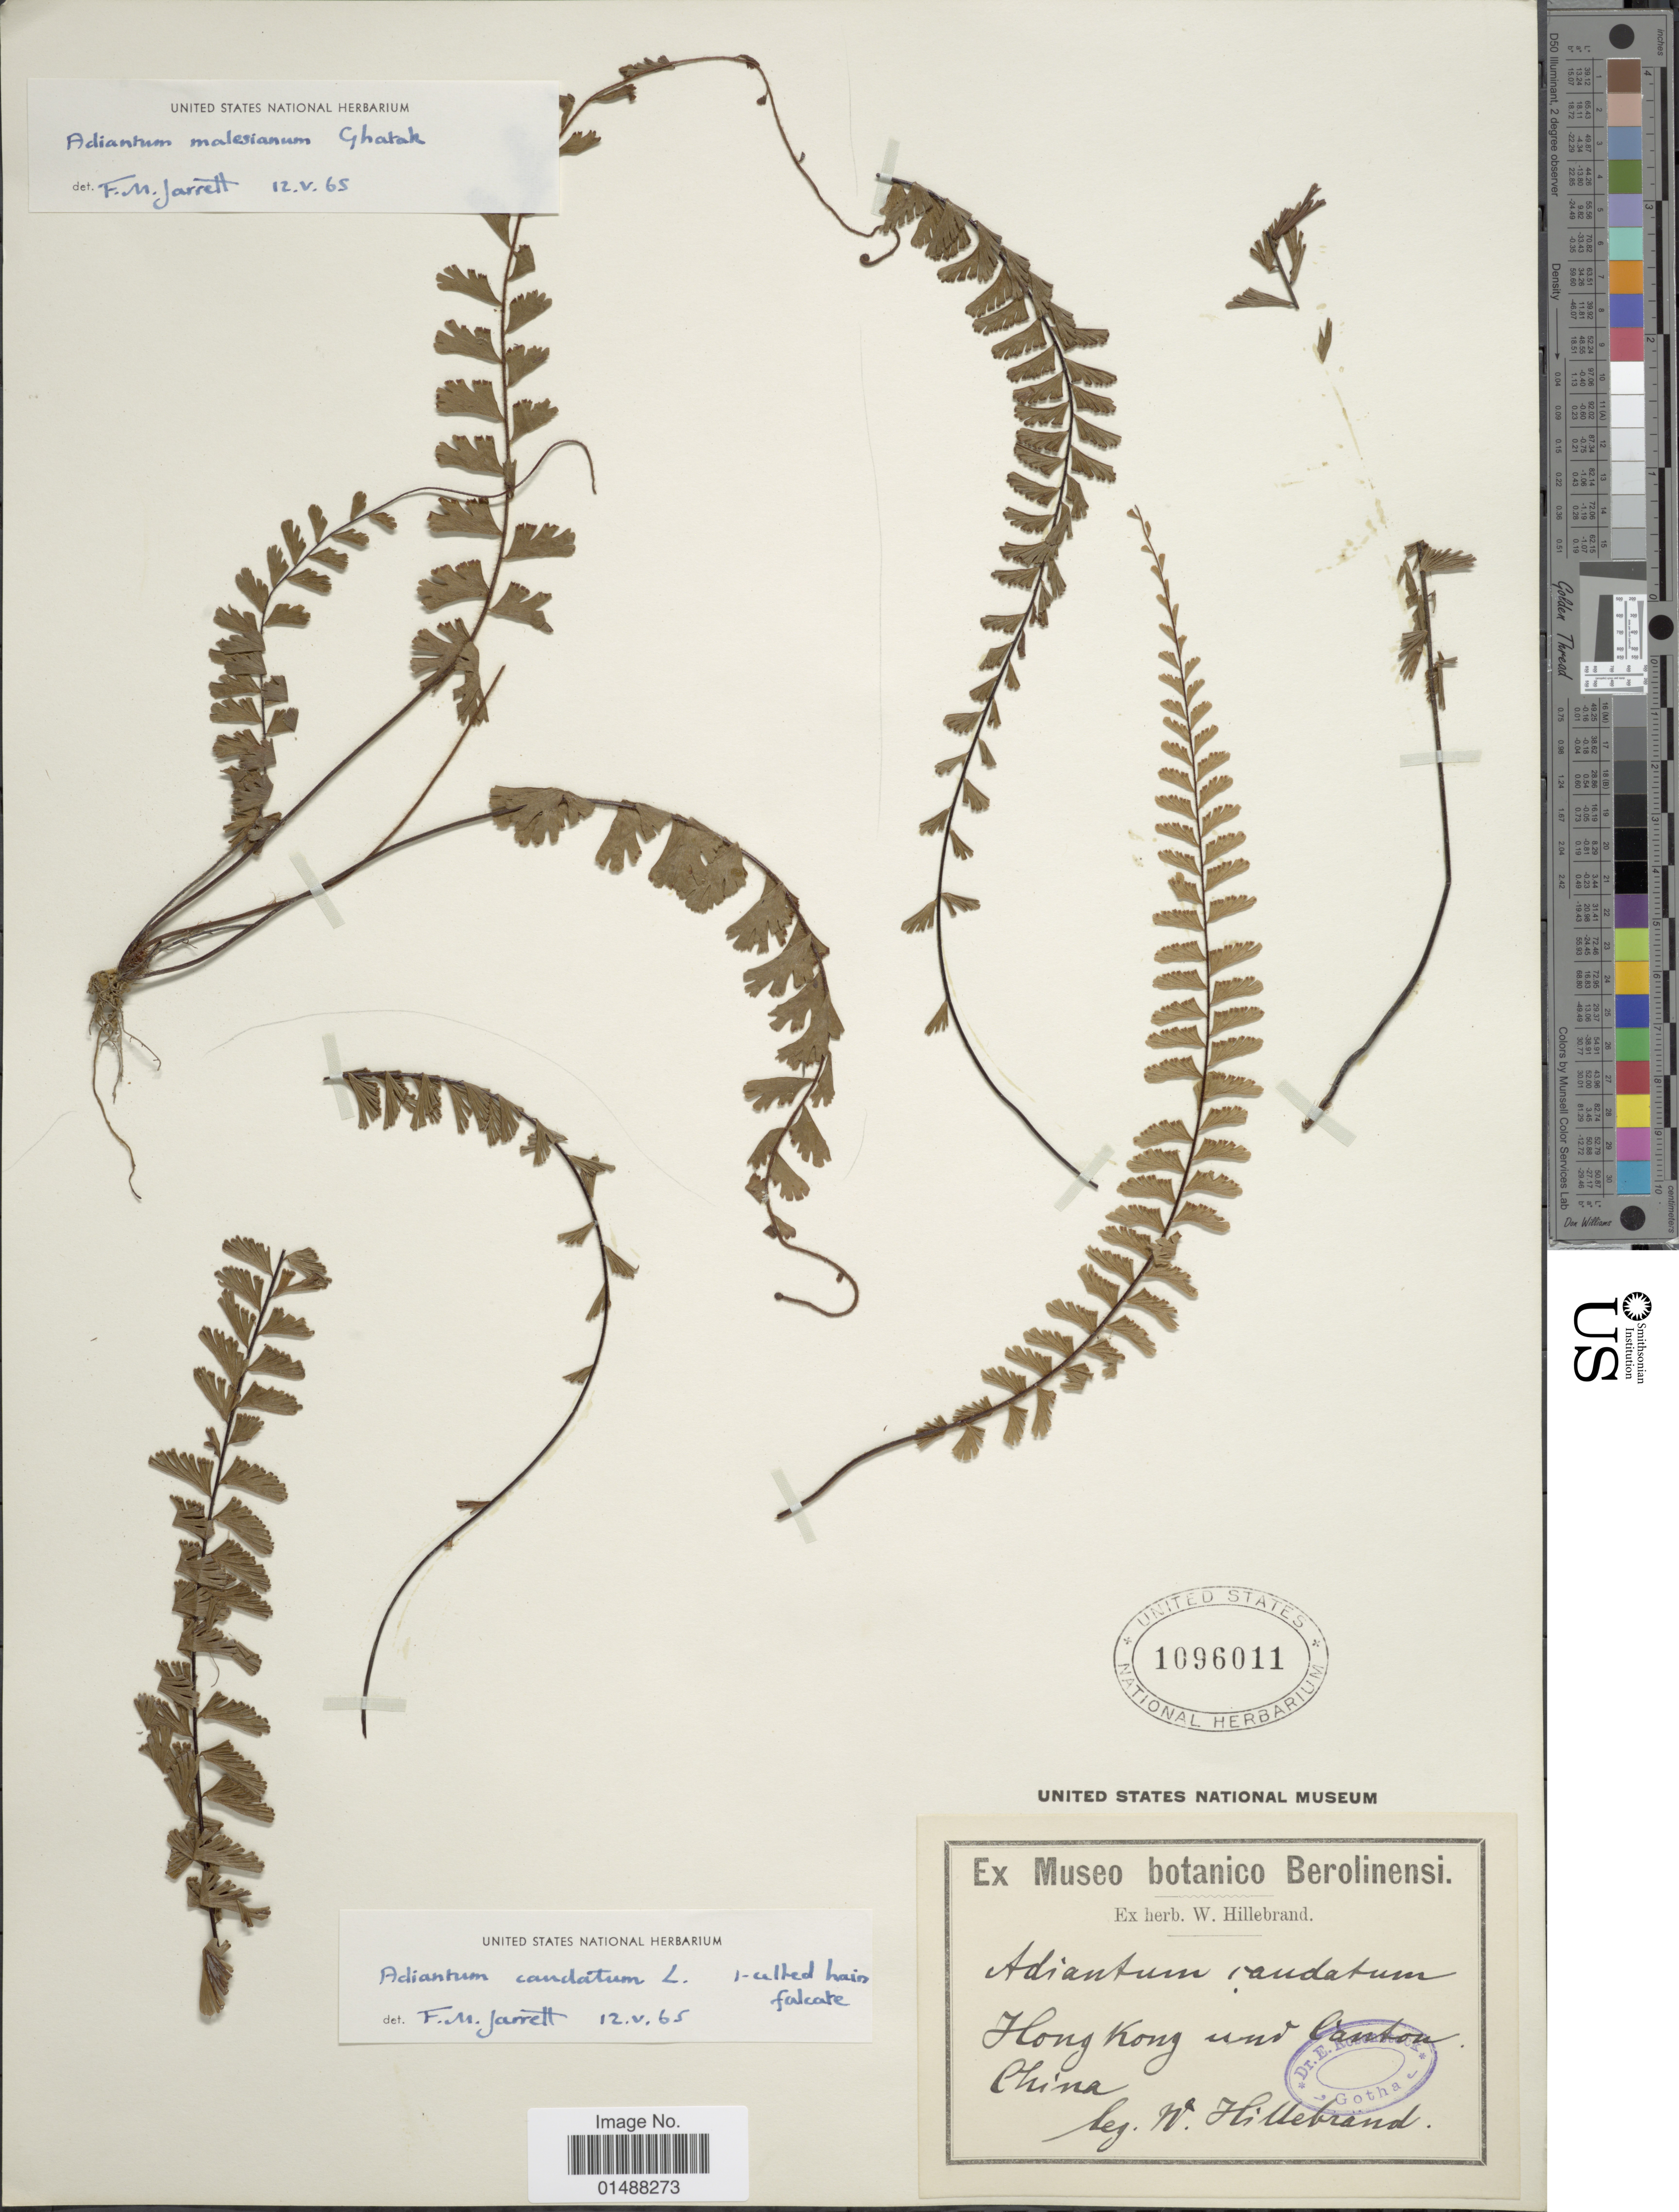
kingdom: Plantae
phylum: Tracheophyta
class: Polypodiopsida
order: Polypodiales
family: Pteridaceae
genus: Adiantum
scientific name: Adiantum caudatum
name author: L.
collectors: W. Hillebrand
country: China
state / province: Hong Kong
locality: Hong Kong und Canton. China. [interpreted]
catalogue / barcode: US 1096011